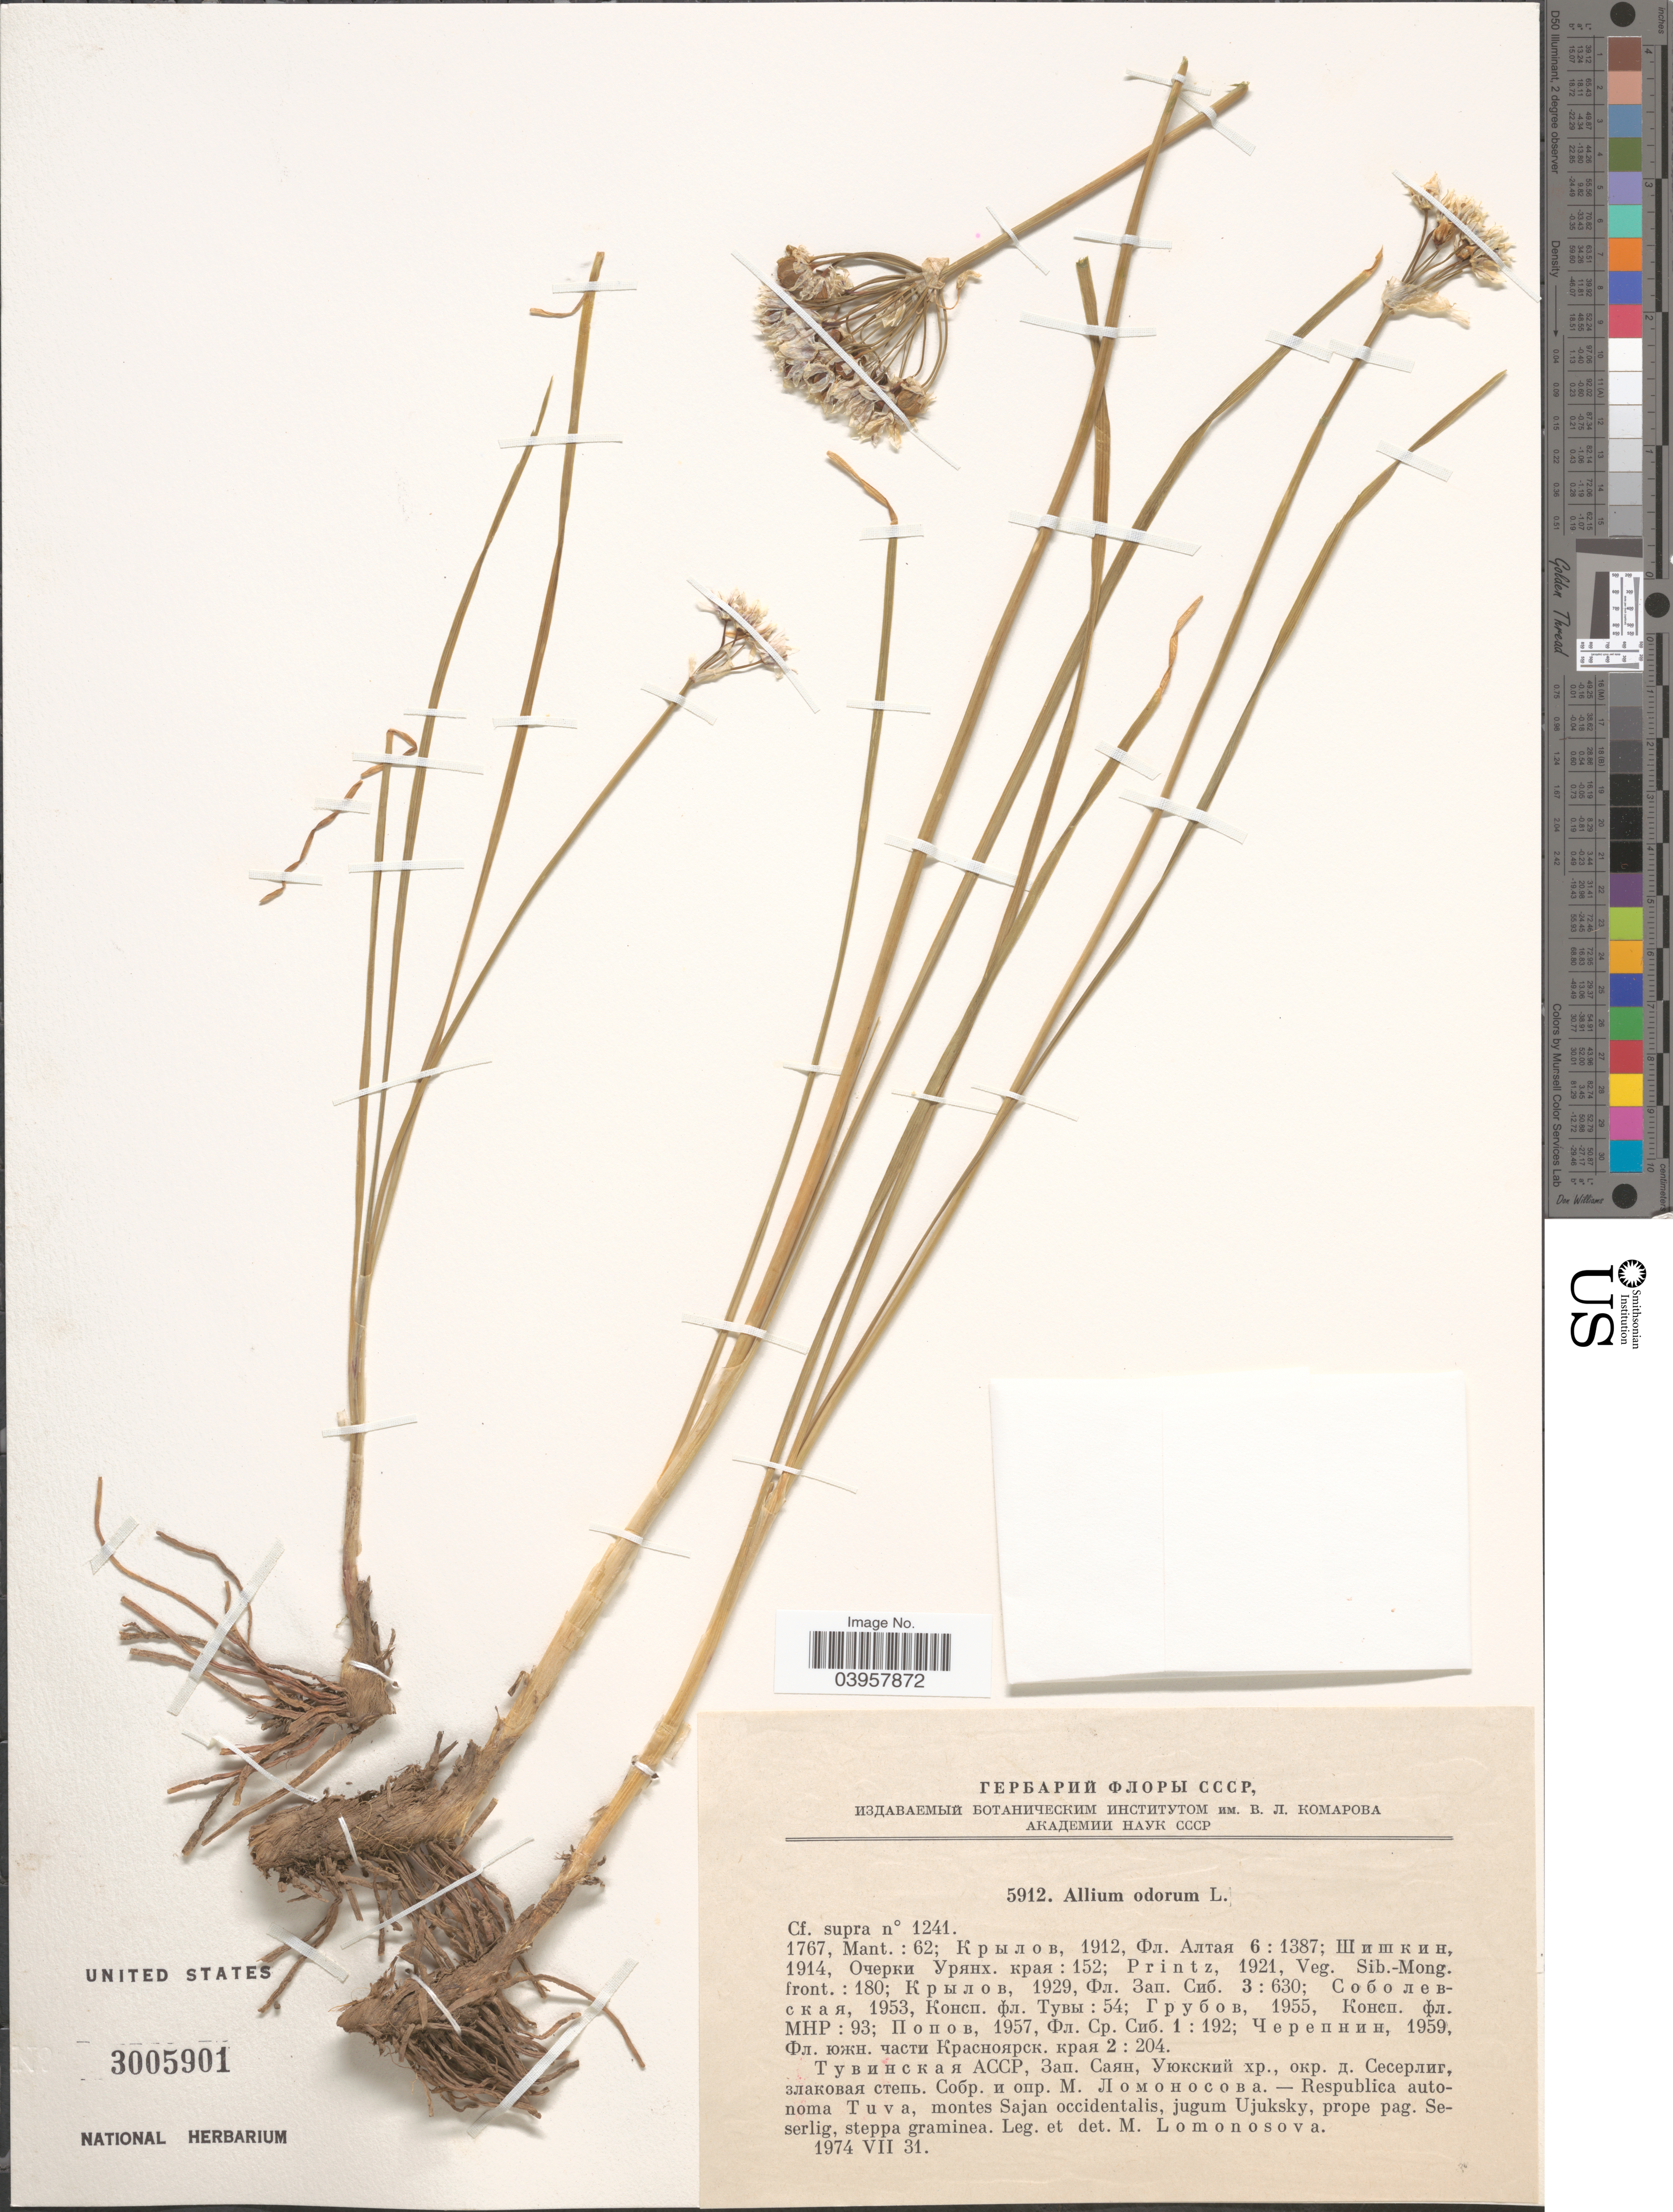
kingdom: Plantae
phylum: Tracheophyta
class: Liliopsida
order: Asparagales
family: Amaryllidaceae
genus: Allium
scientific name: Allium ramosum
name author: L.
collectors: M. Lomonosova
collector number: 5912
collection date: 1974-07-31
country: Russian Federation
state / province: Tuva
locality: Respublica autonoma Tuva, montes Sajan occidentalis, jugum Ujuksky, prope pag. Seserlig.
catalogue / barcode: US 3005901